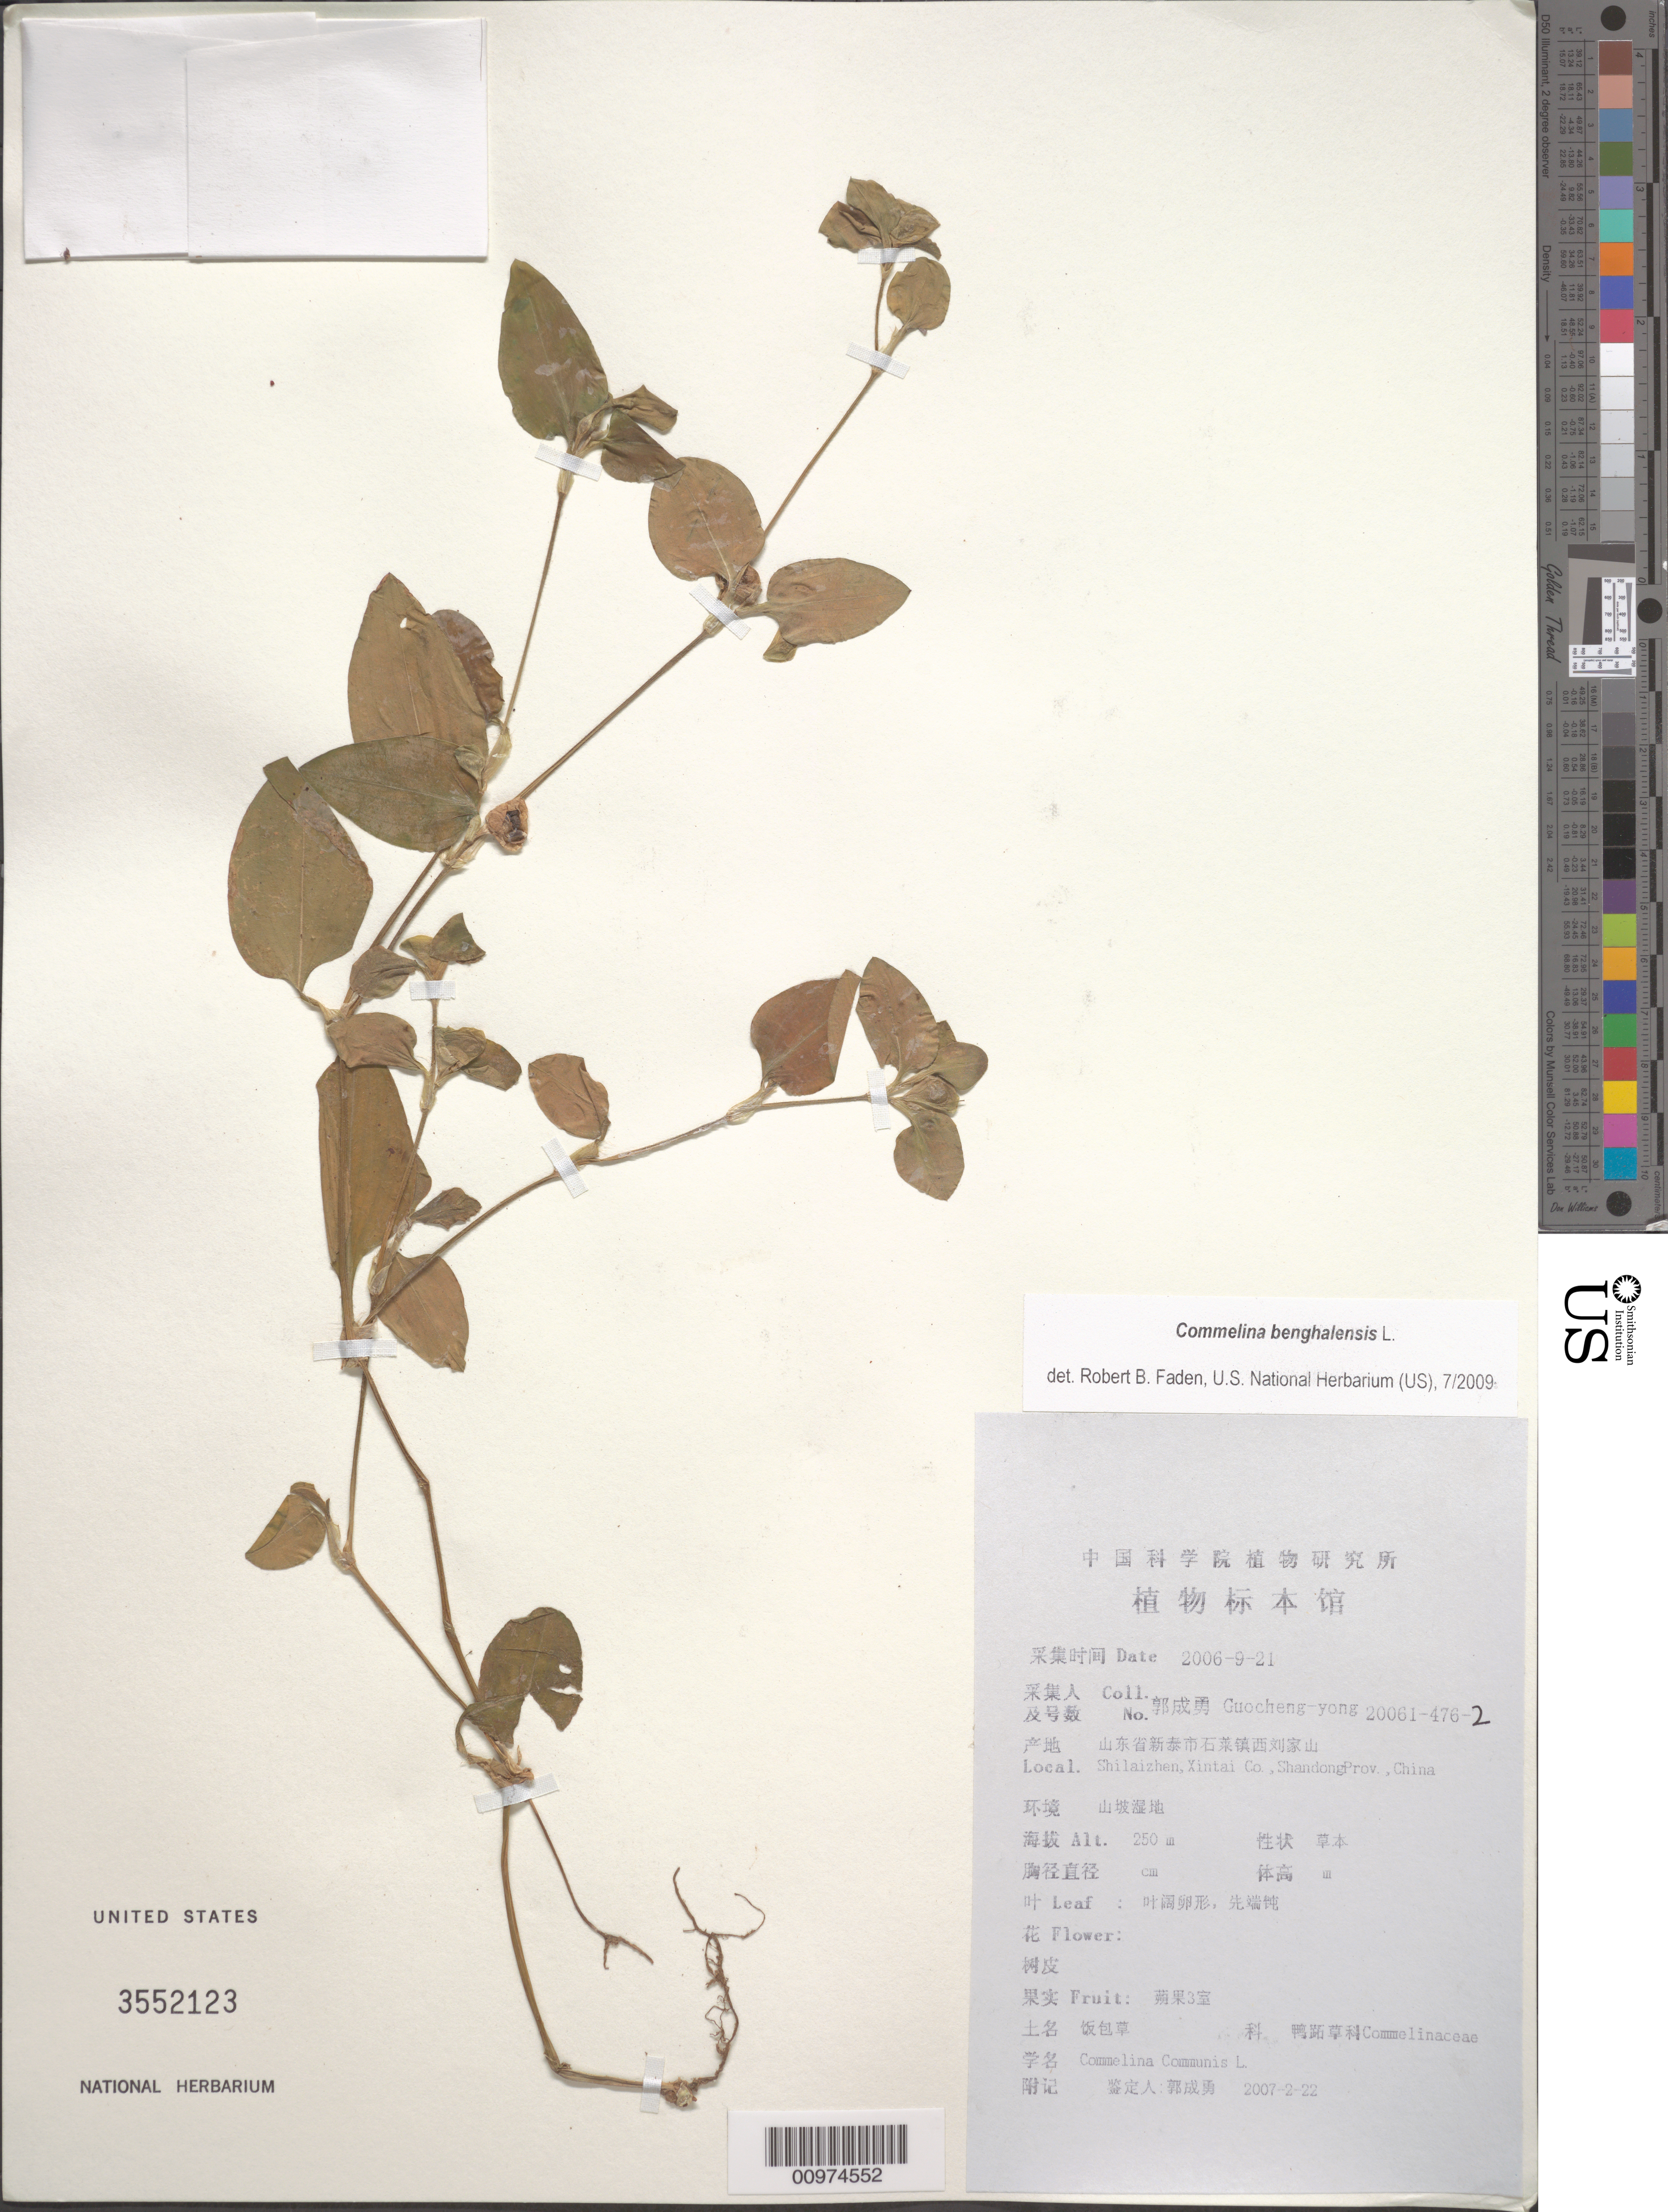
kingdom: Plantae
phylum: Tracheophyta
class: Liliopsida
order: Commelinales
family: Commelinaceae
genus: Commelina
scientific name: Commelina benghalensis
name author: L.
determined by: Faden, Robert B., (US), Smithsonian Institution - National Museum of Natural History (UNITED STATES)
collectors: Guo cheng-yong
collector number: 20061-476-2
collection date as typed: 21 Sep 2006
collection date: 2006-09-21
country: China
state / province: Shandong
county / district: Xintai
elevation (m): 250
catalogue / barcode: US 3552123